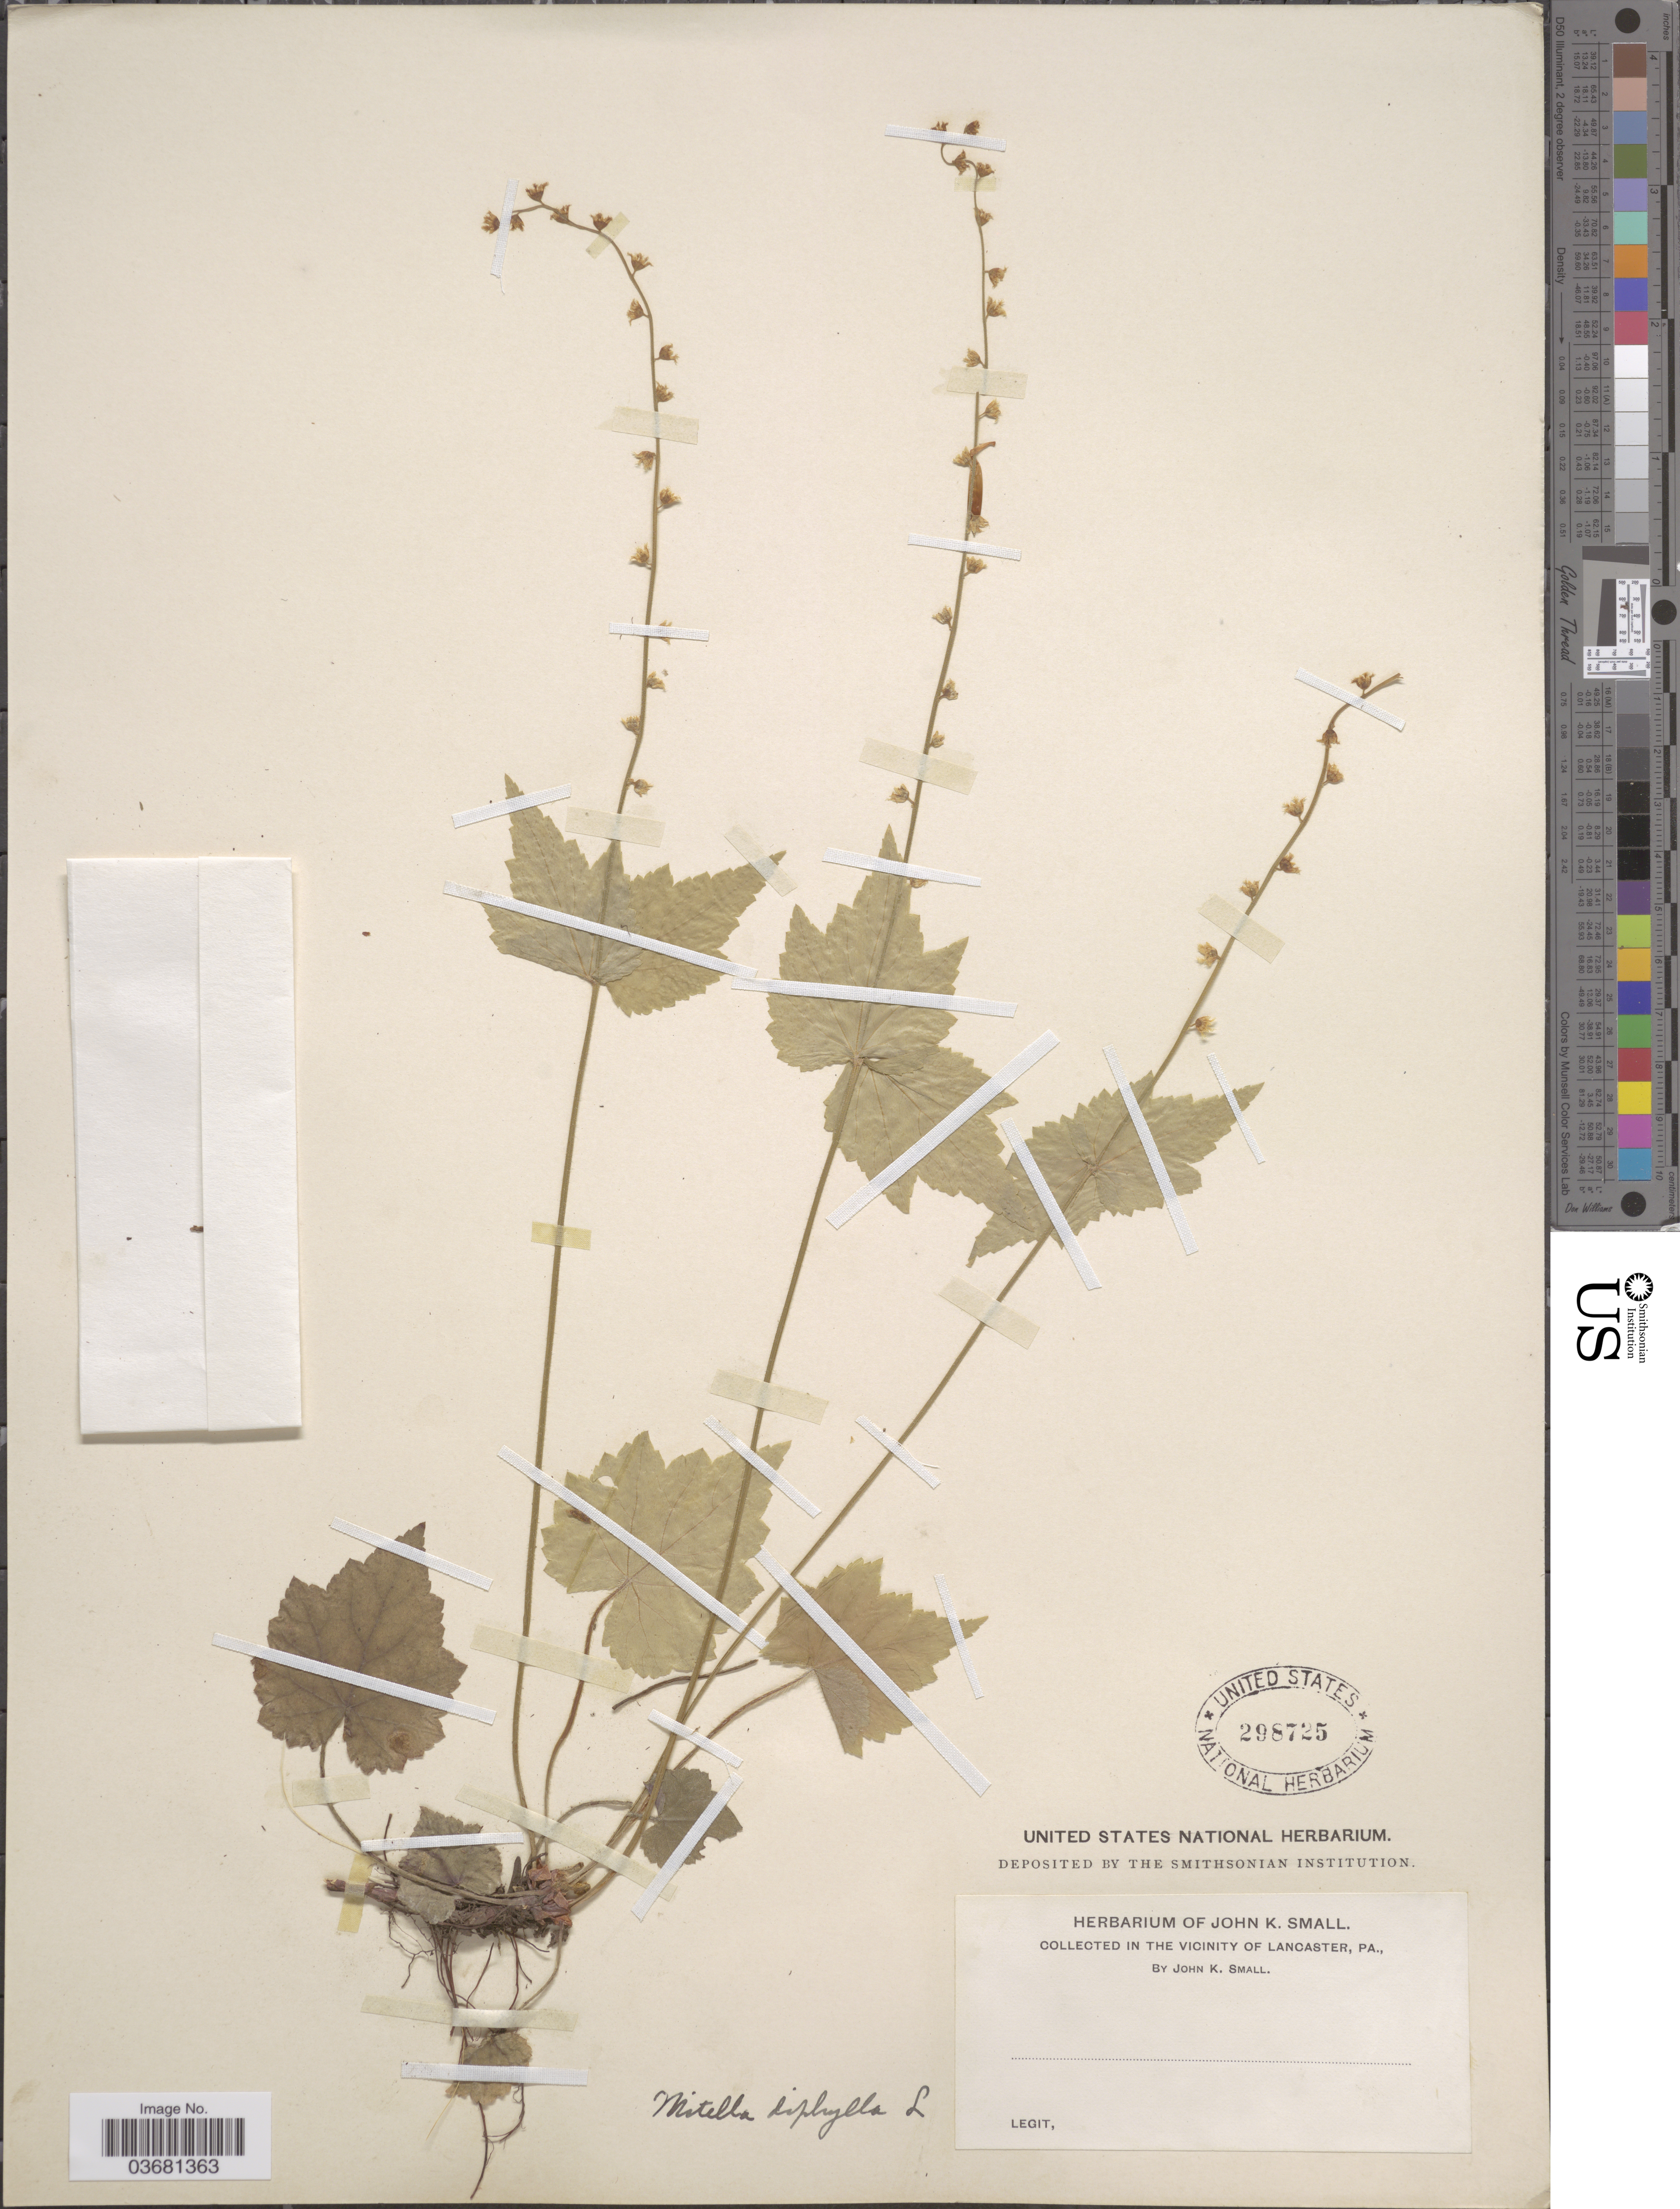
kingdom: Plantae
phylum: Tracheophyta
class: Magnoliopsida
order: Saxifragales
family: Saxifragaceae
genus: Mitella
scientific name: Mitella diphylla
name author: L.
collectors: J. K. Small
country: United States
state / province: Pennsylvania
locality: In the vicinity of Lancaster.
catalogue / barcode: US 298725